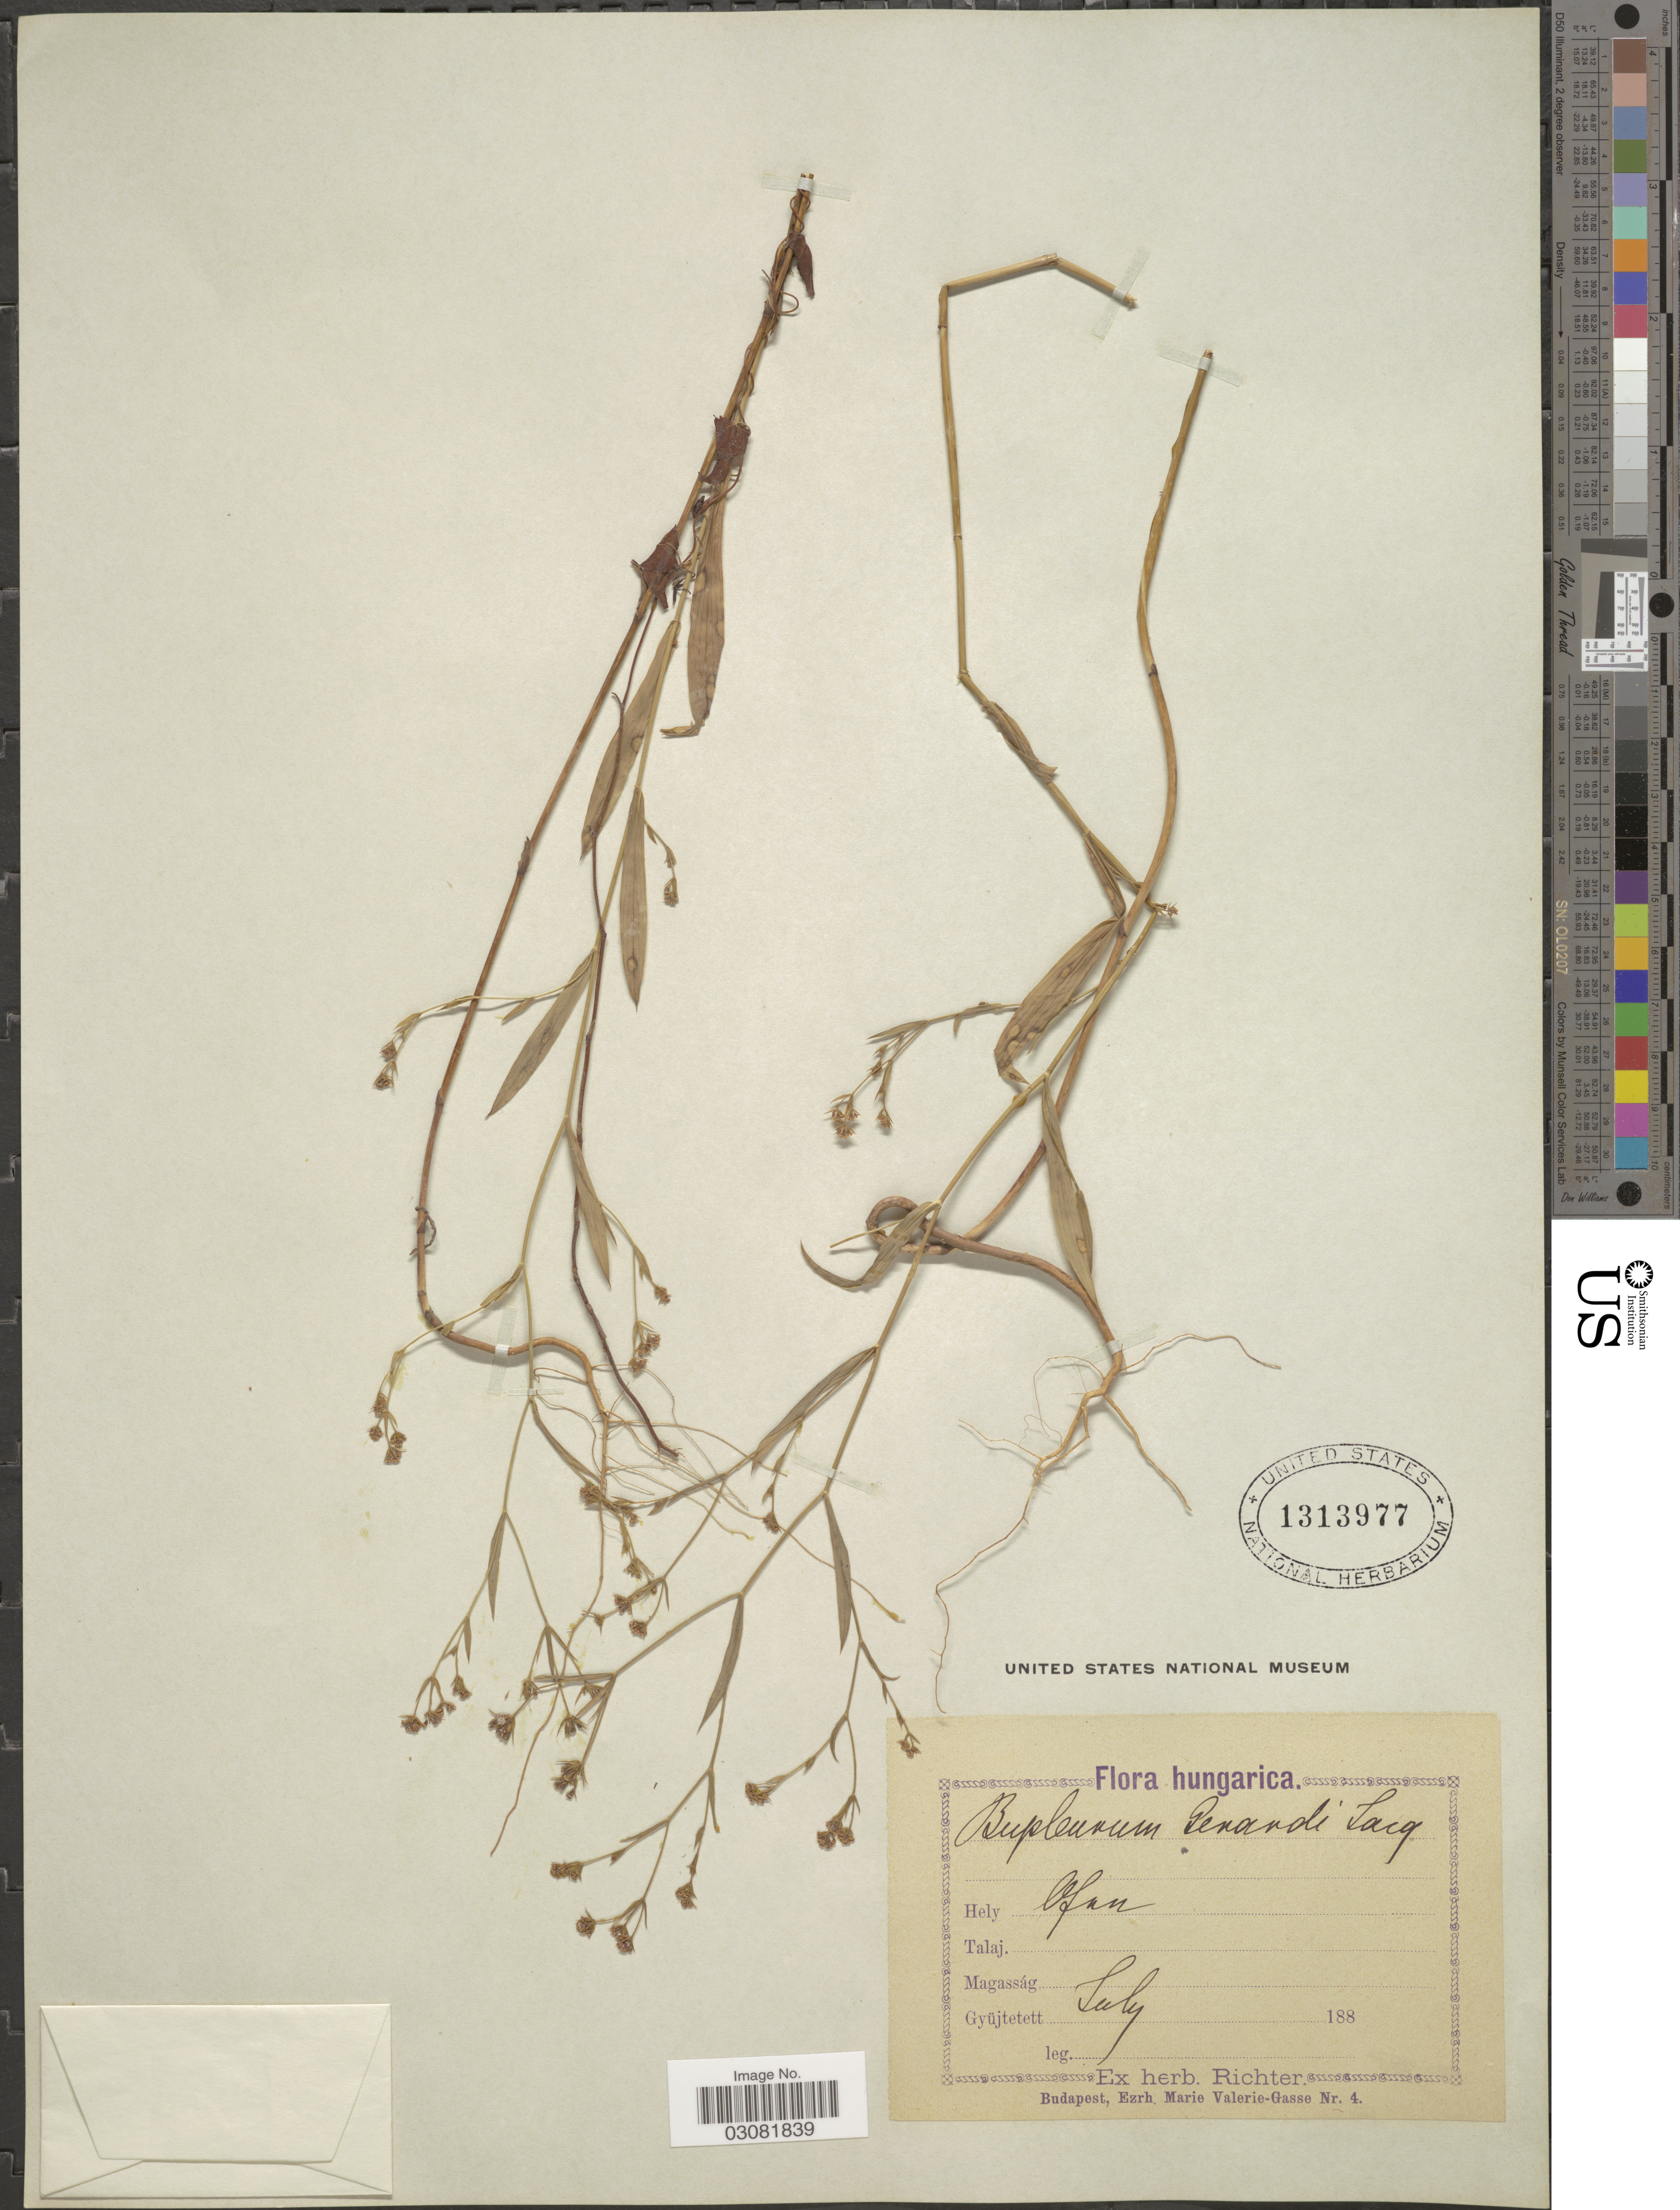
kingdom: Plantae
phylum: Tracheophyta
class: Magnoliopsida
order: Apiales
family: Apiaceae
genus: Bupleurum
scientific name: Bupleurum gerardii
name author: All.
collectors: Richter Herbarium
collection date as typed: July 188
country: Hungary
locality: Ofen.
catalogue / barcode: US 1313977